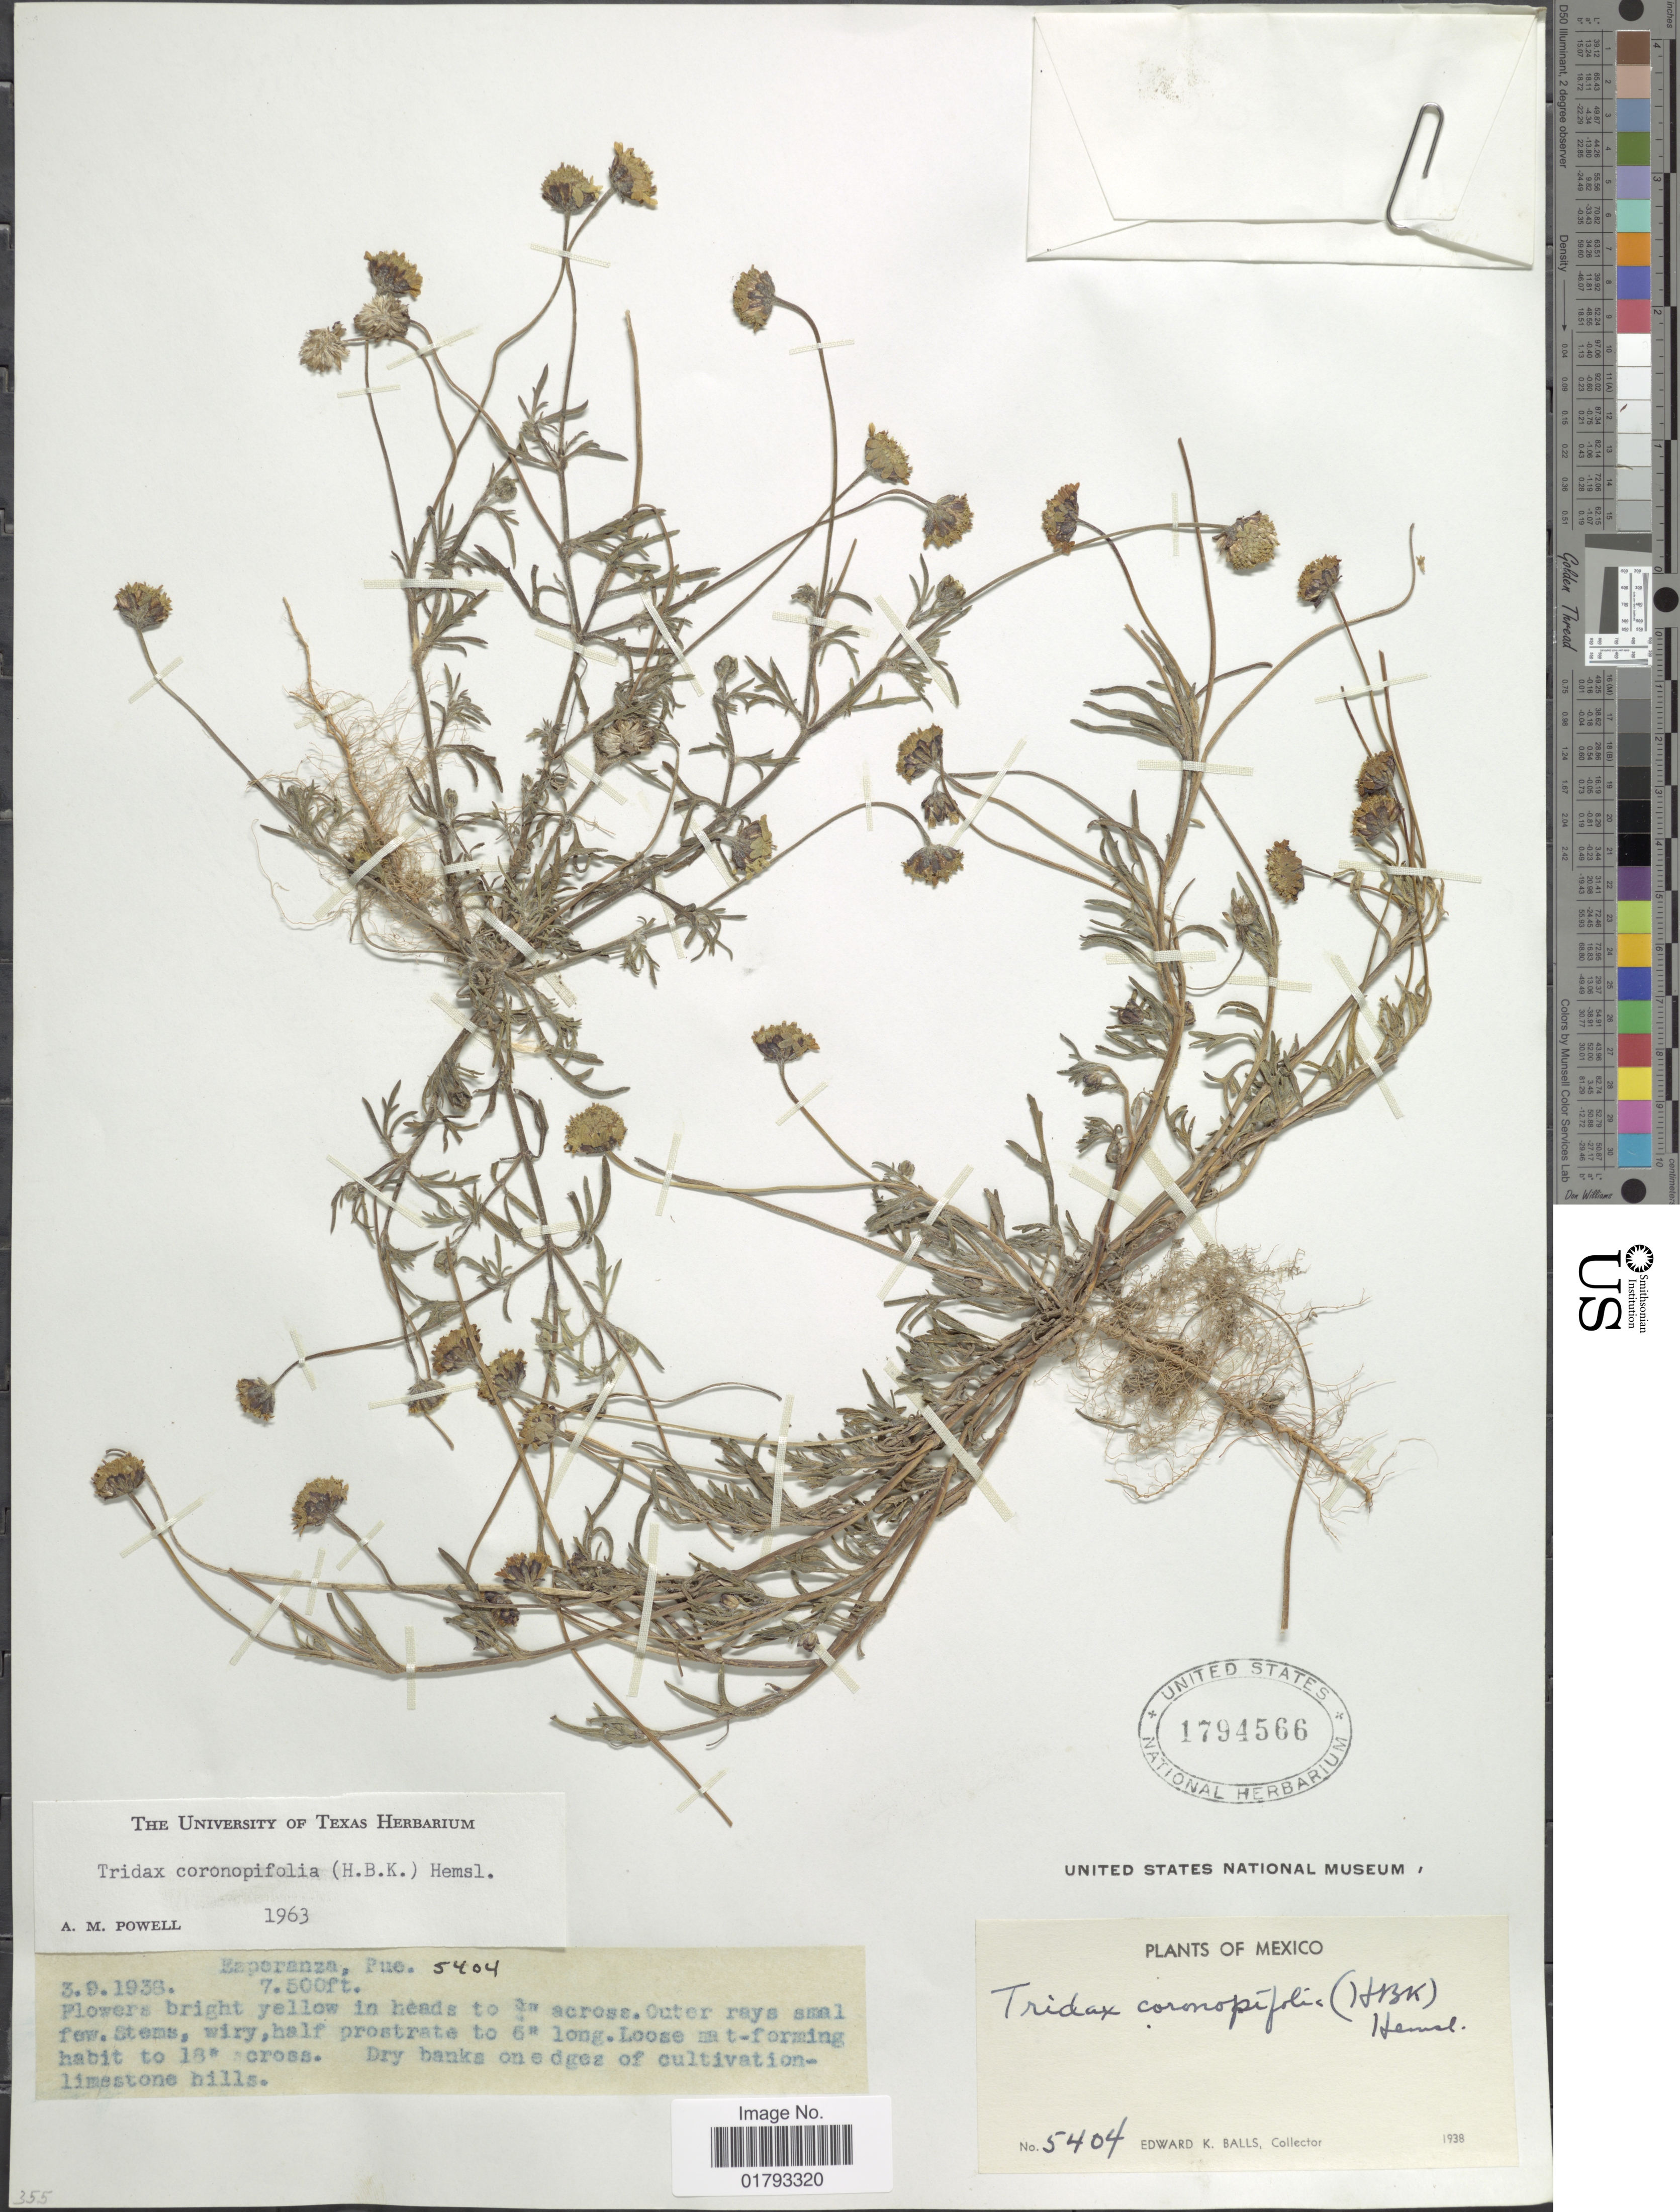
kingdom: Plantae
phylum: Tracheophyta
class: Magnoliopsida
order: Asterales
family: Asteraceae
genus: Tridax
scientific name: Tridax coronopifolia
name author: (Kunth) Hemsl.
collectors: E. K. Balls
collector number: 5404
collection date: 1938-09-03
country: Mexico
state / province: Puebla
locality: Esperanza, Pue.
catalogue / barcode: US 1794566